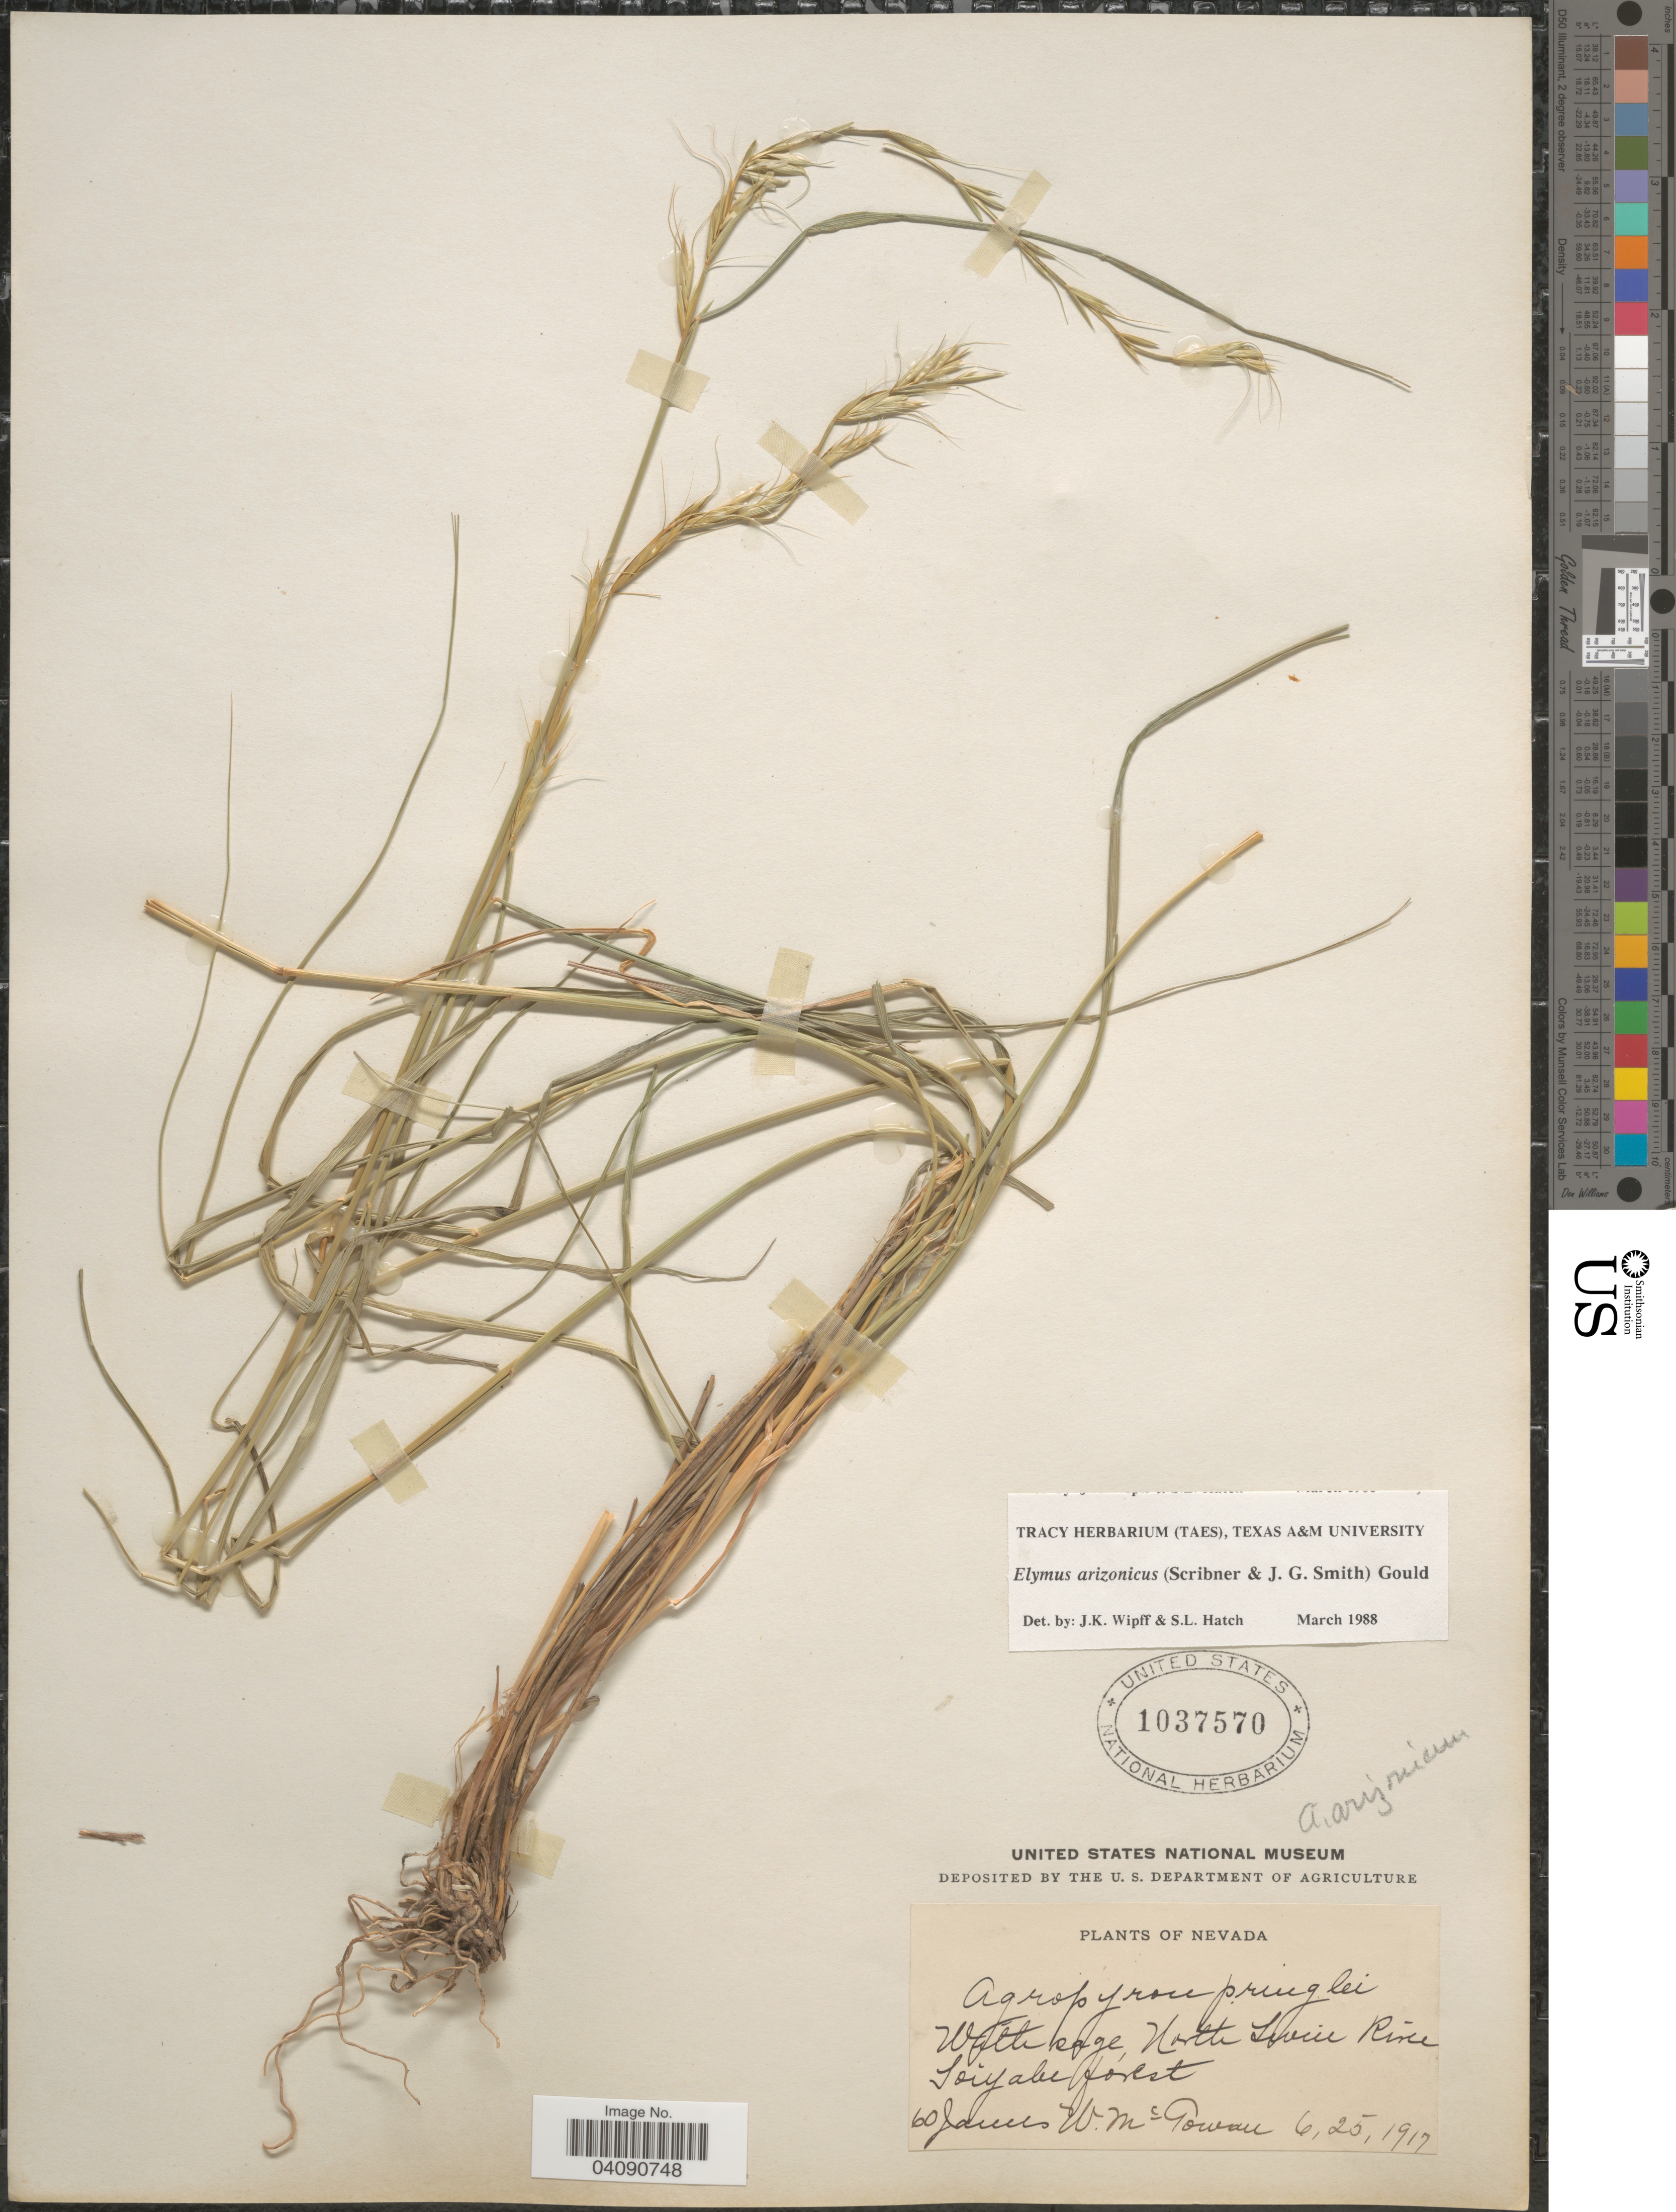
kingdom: Plantae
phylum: Tracheophyta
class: Liliopsida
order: Poales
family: Poaceae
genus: Elymus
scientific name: Elymus arizonicus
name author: (Scribn. & J.G. Sm.) Gould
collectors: J. McGowan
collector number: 60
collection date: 1917-06-25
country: United States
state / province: Nevada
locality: With sage, North Twin River Toiyabe forest.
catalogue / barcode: US 1037570